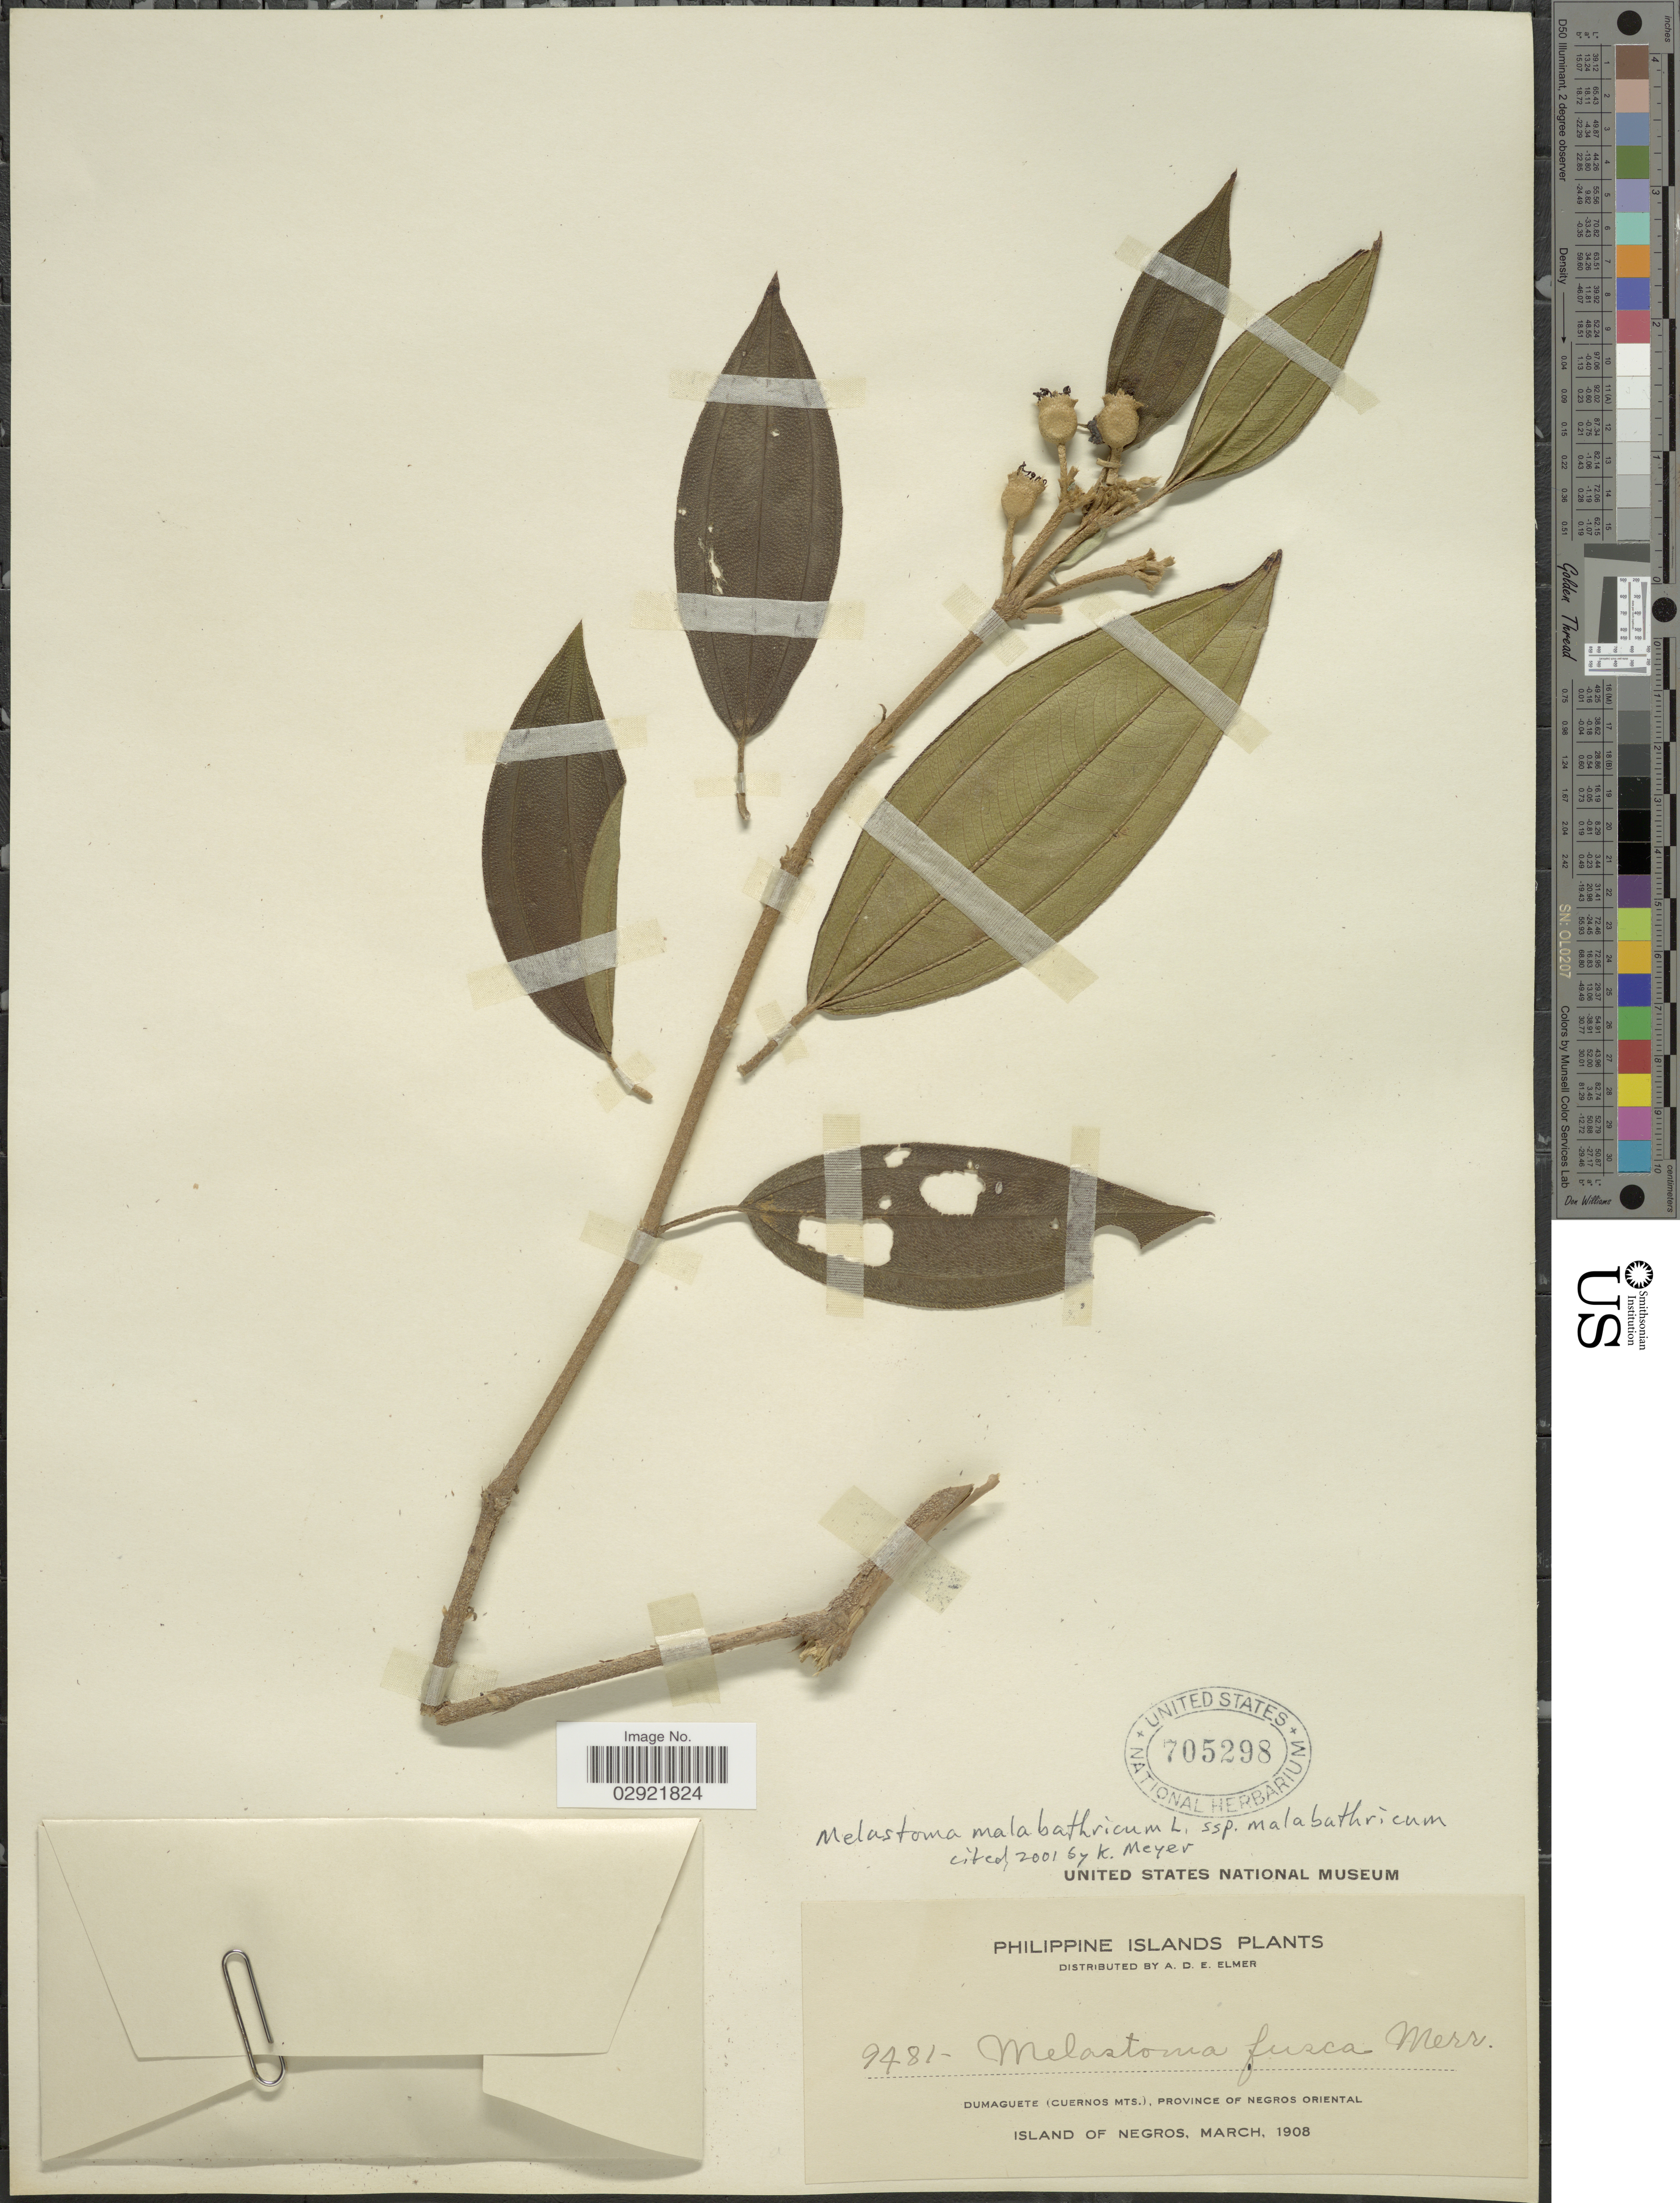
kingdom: Plantae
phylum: Tracheophyta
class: Magnoliopsida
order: Myrtales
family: Melastomataceae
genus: Melastoma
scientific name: Melastoma malabathricum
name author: L.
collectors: A. D. E. Elmer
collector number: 9481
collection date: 1908-03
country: Philippines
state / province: Central Visayas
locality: Philippine Islands. Dumaguete (Cuernos Mts.), Province of Negros Oriental. Island of Negros.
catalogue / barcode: US 705298